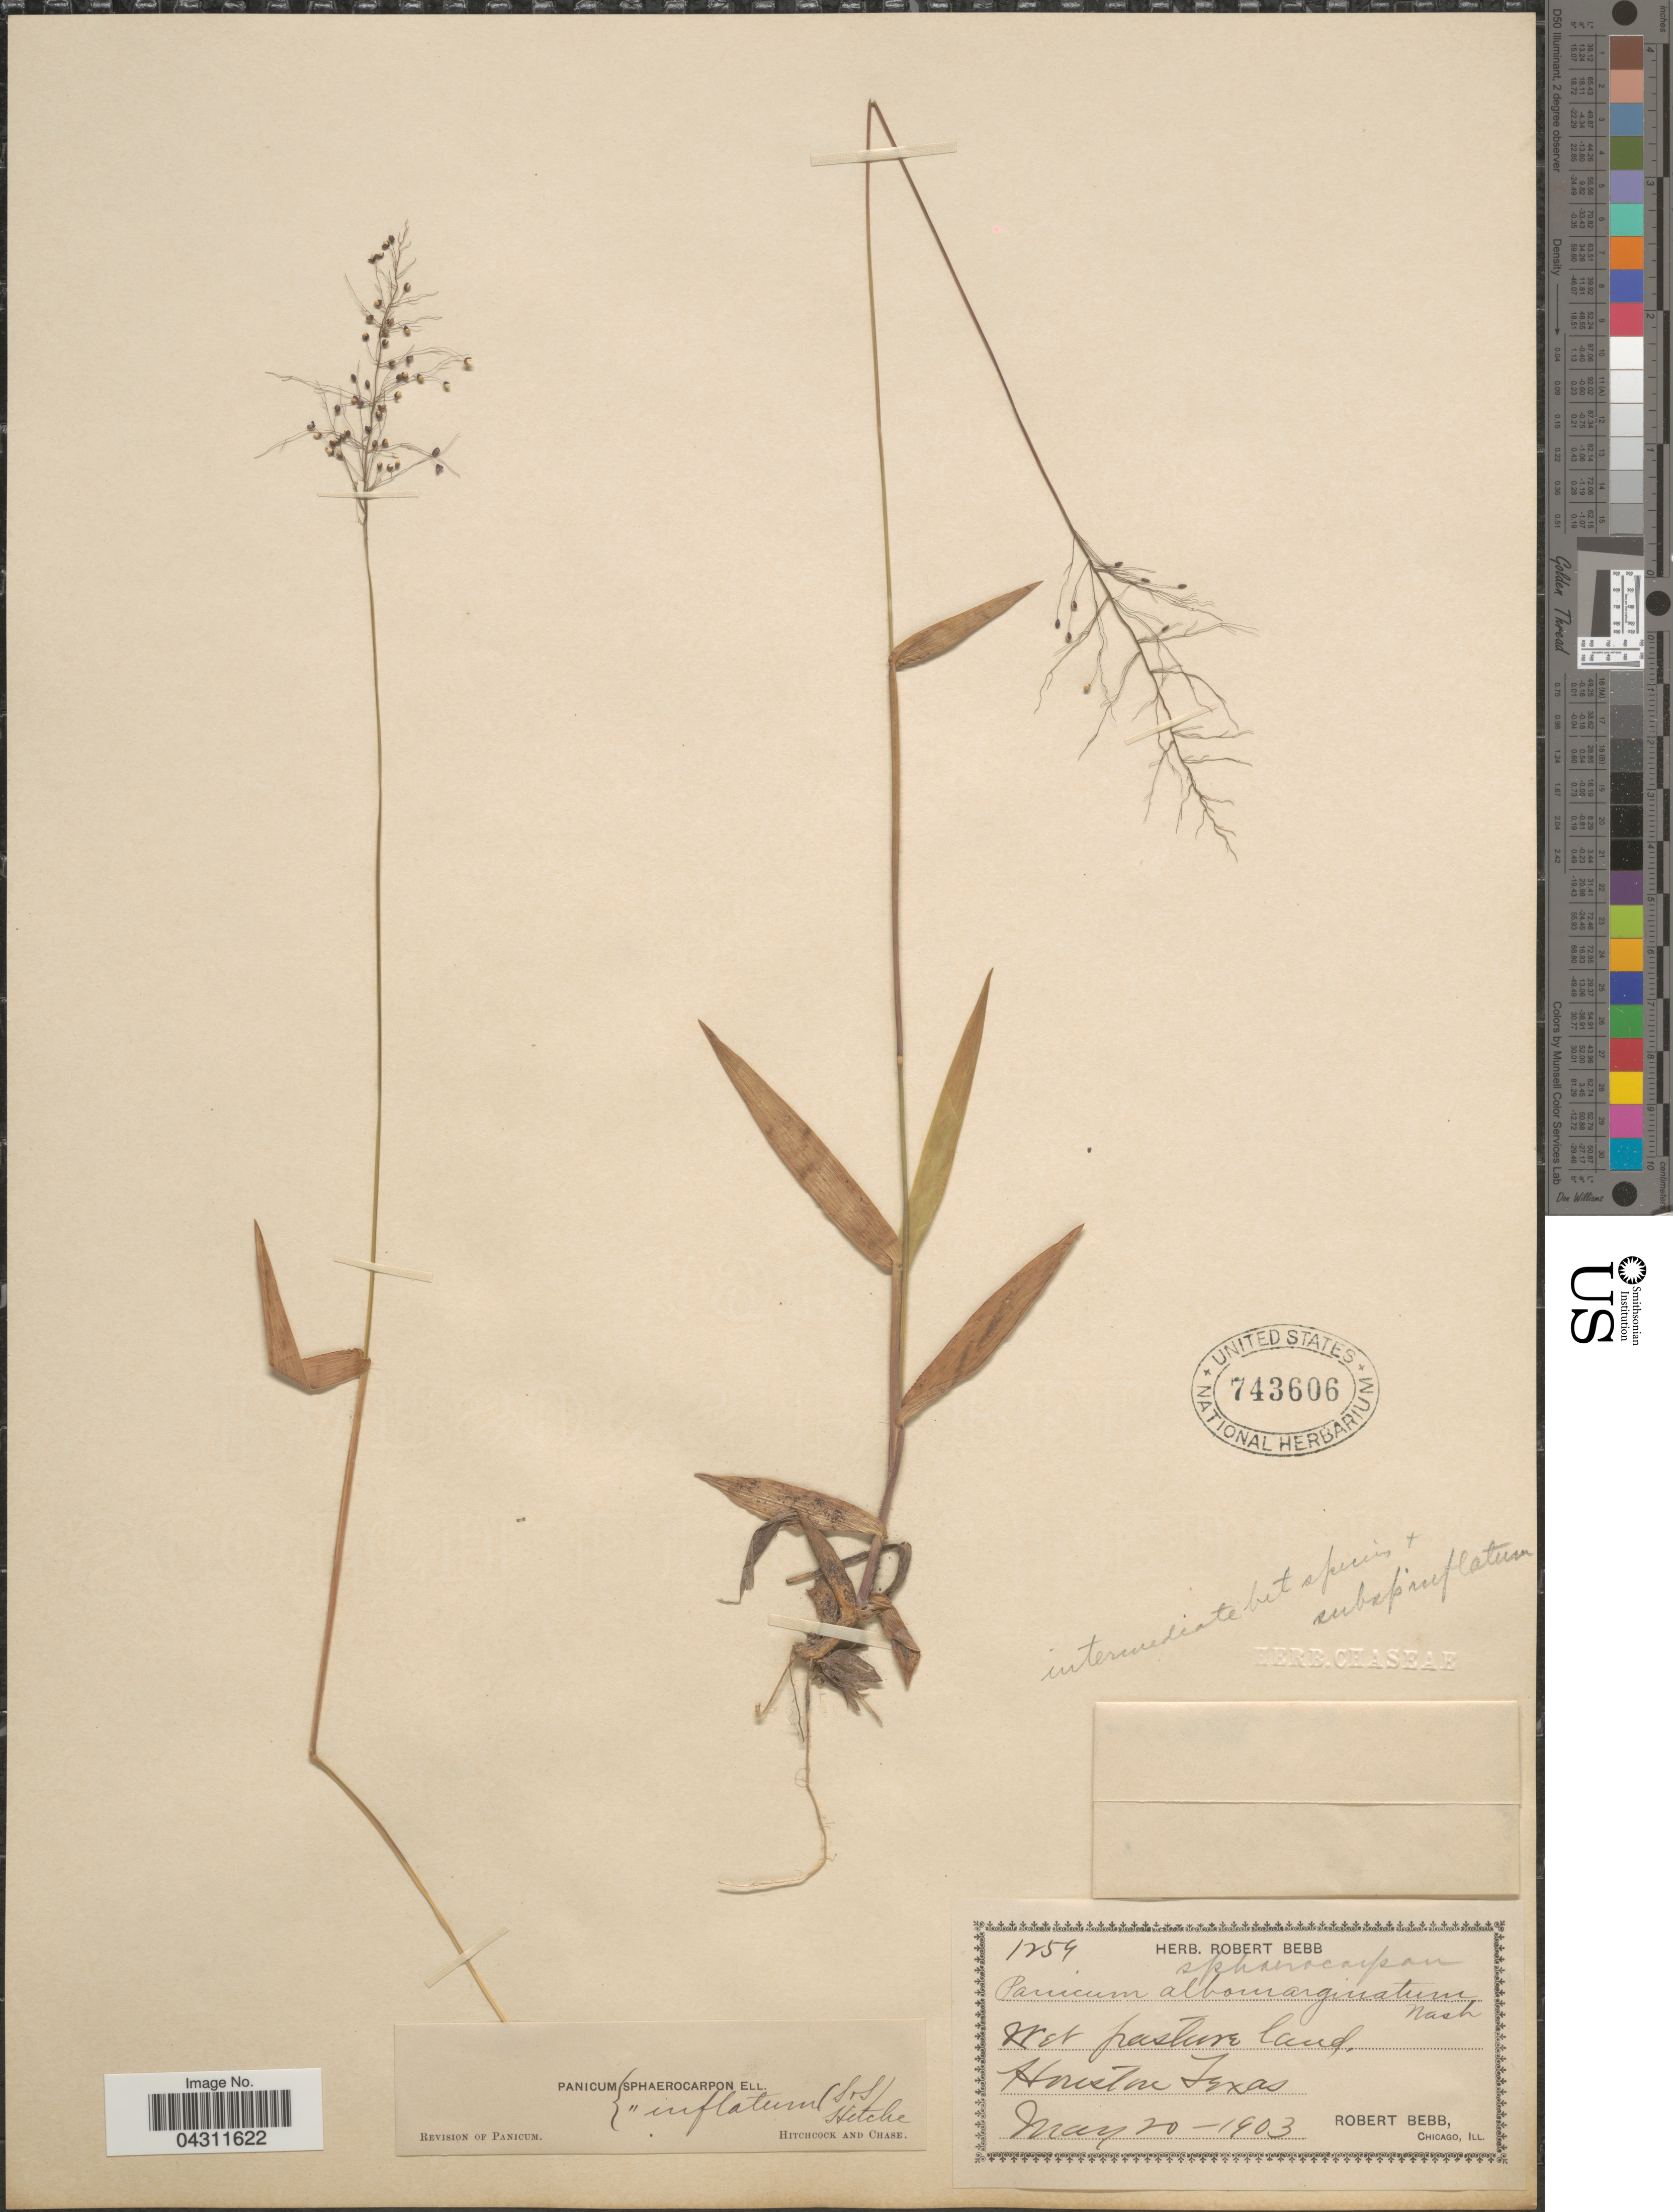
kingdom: Plantae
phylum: Tracheophyta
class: Liliopsida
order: Poales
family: Poaceae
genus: Dichanthelium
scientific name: Dichanthelium strigosum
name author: (Muhl. ex Elliott) Freckmann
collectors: R. Bebb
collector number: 1259*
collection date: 1903-05-20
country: United States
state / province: Texas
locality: Wet pasture land, Houston.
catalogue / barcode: US 743606